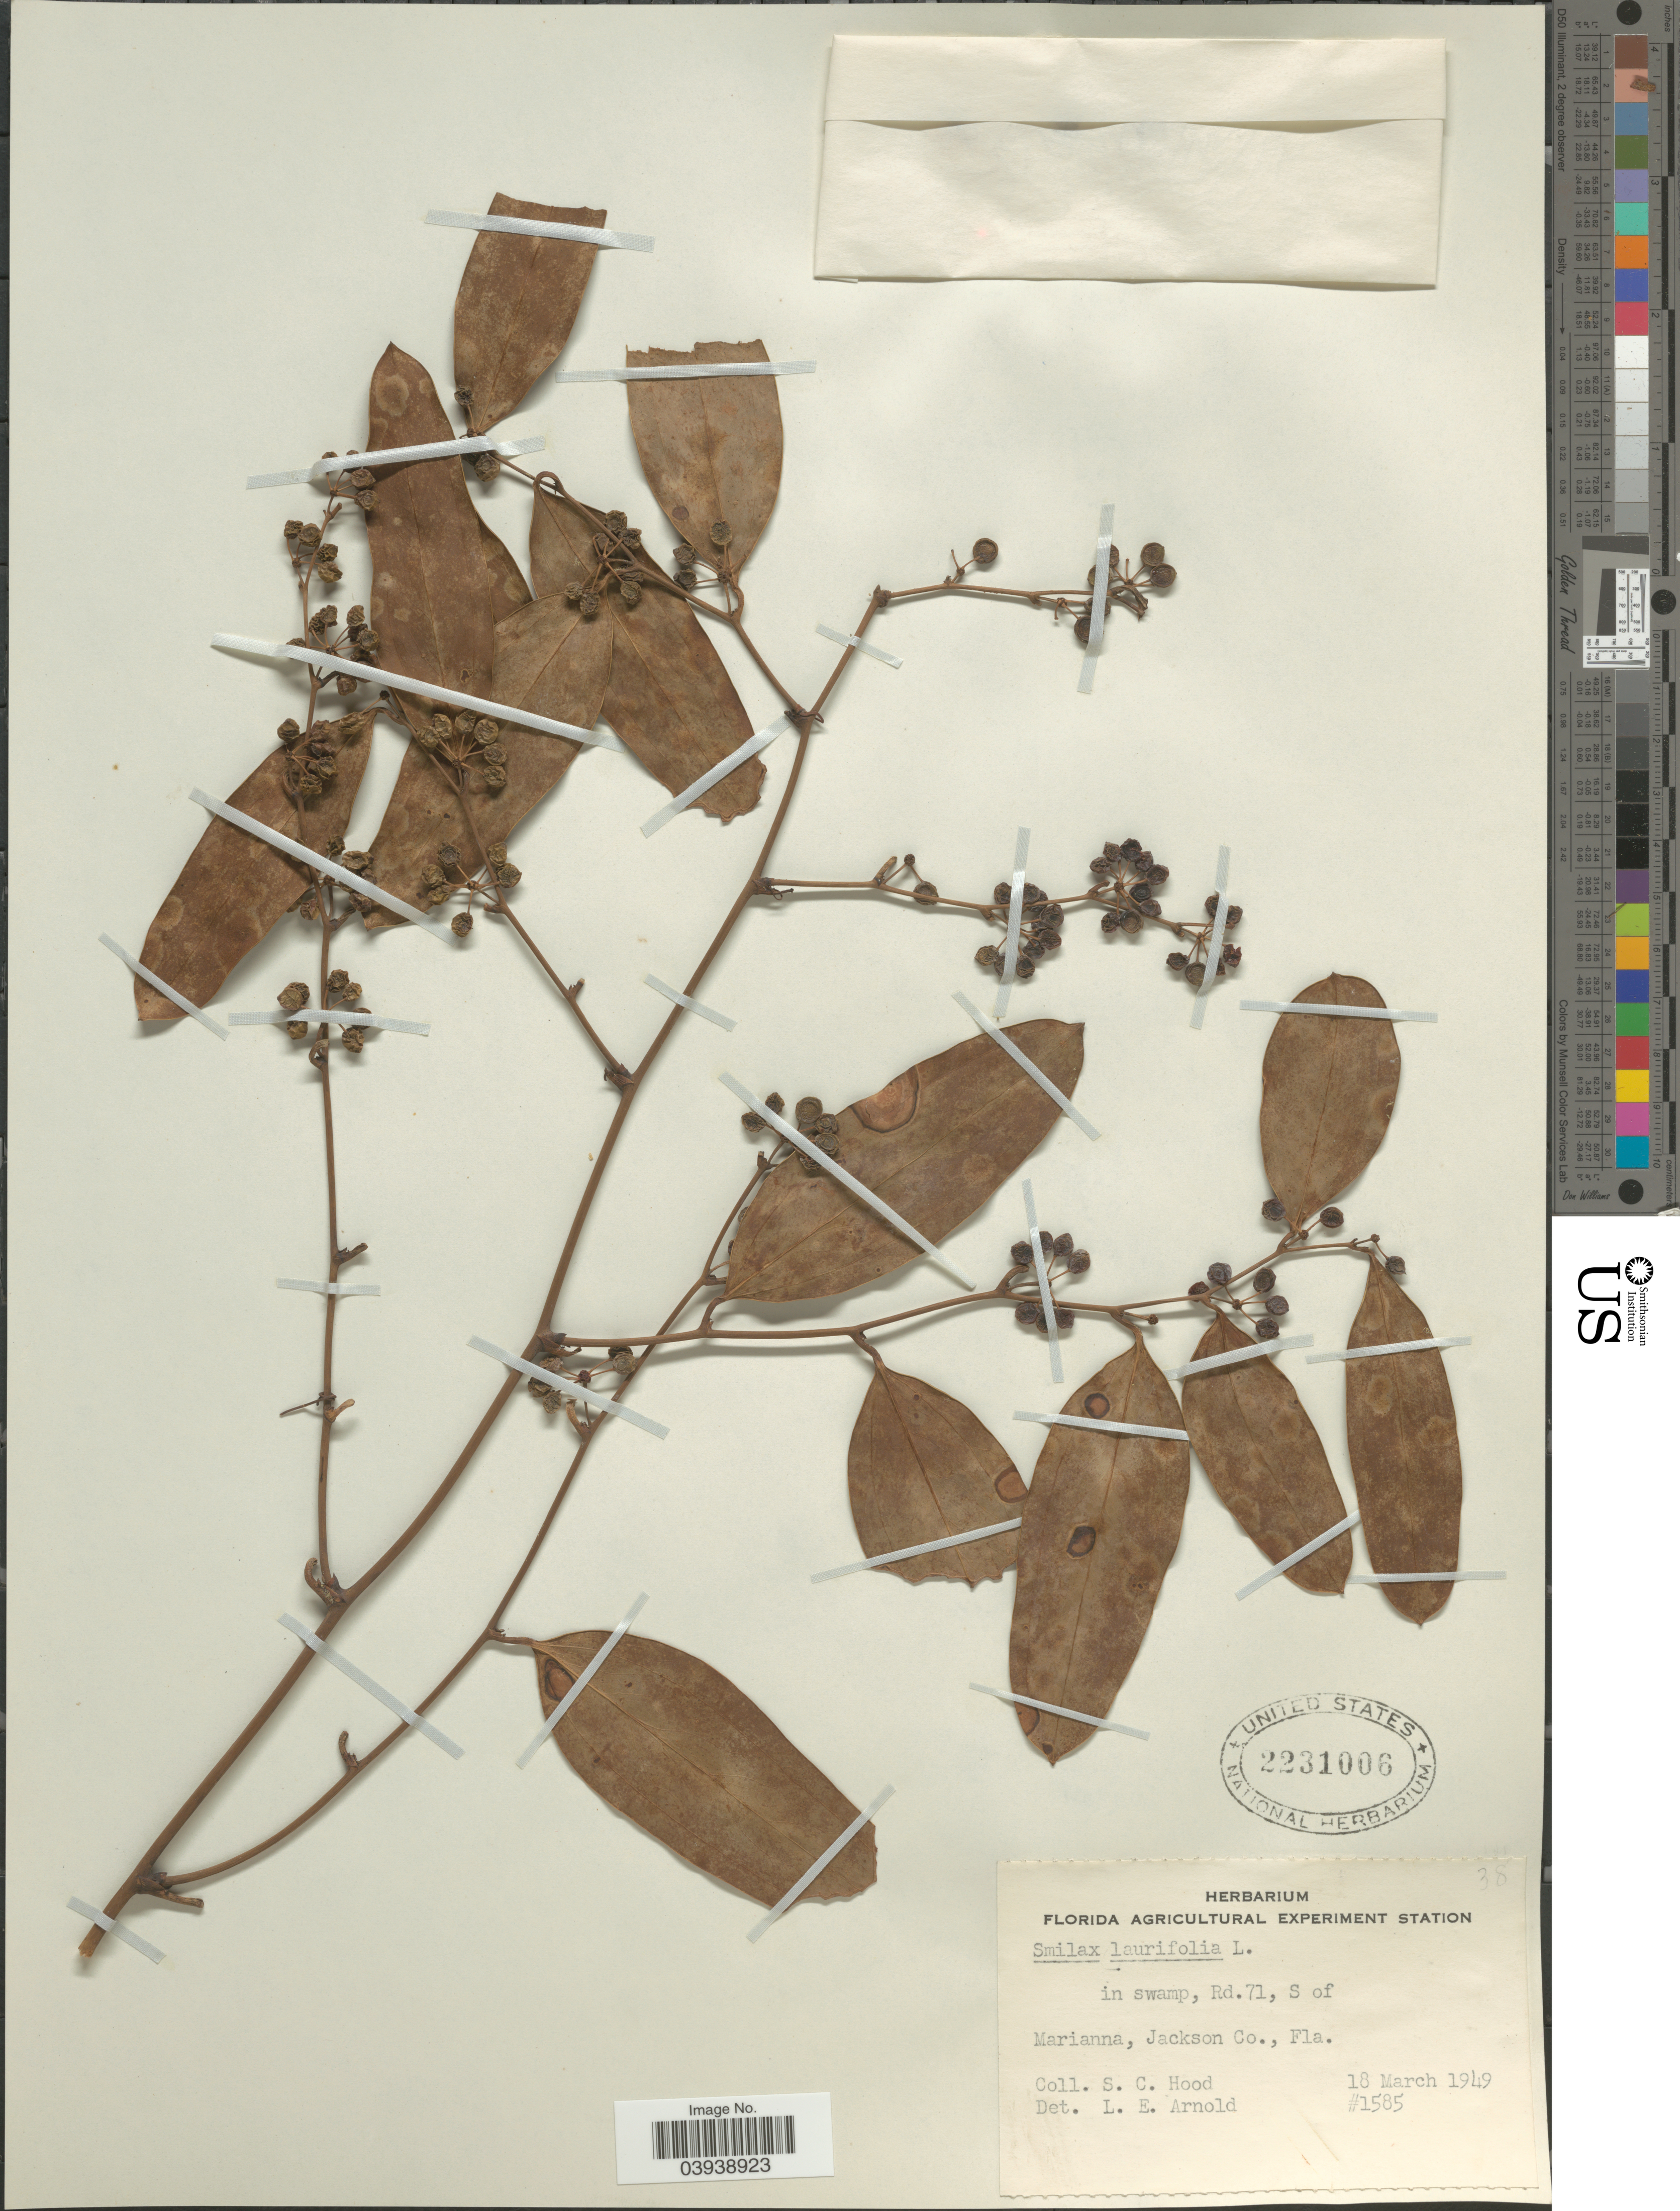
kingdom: Plantae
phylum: Tracheophyta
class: Liliopsida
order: Liliales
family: Smilacaceae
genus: Smilax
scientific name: Smilax laurifolia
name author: L.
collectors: S. Hood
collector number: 1585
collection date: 1949-03-18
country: United States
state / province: Florida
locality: In swamp, Rd. 71, S of Marianna, Jackson Co.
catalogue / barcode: US 2231006